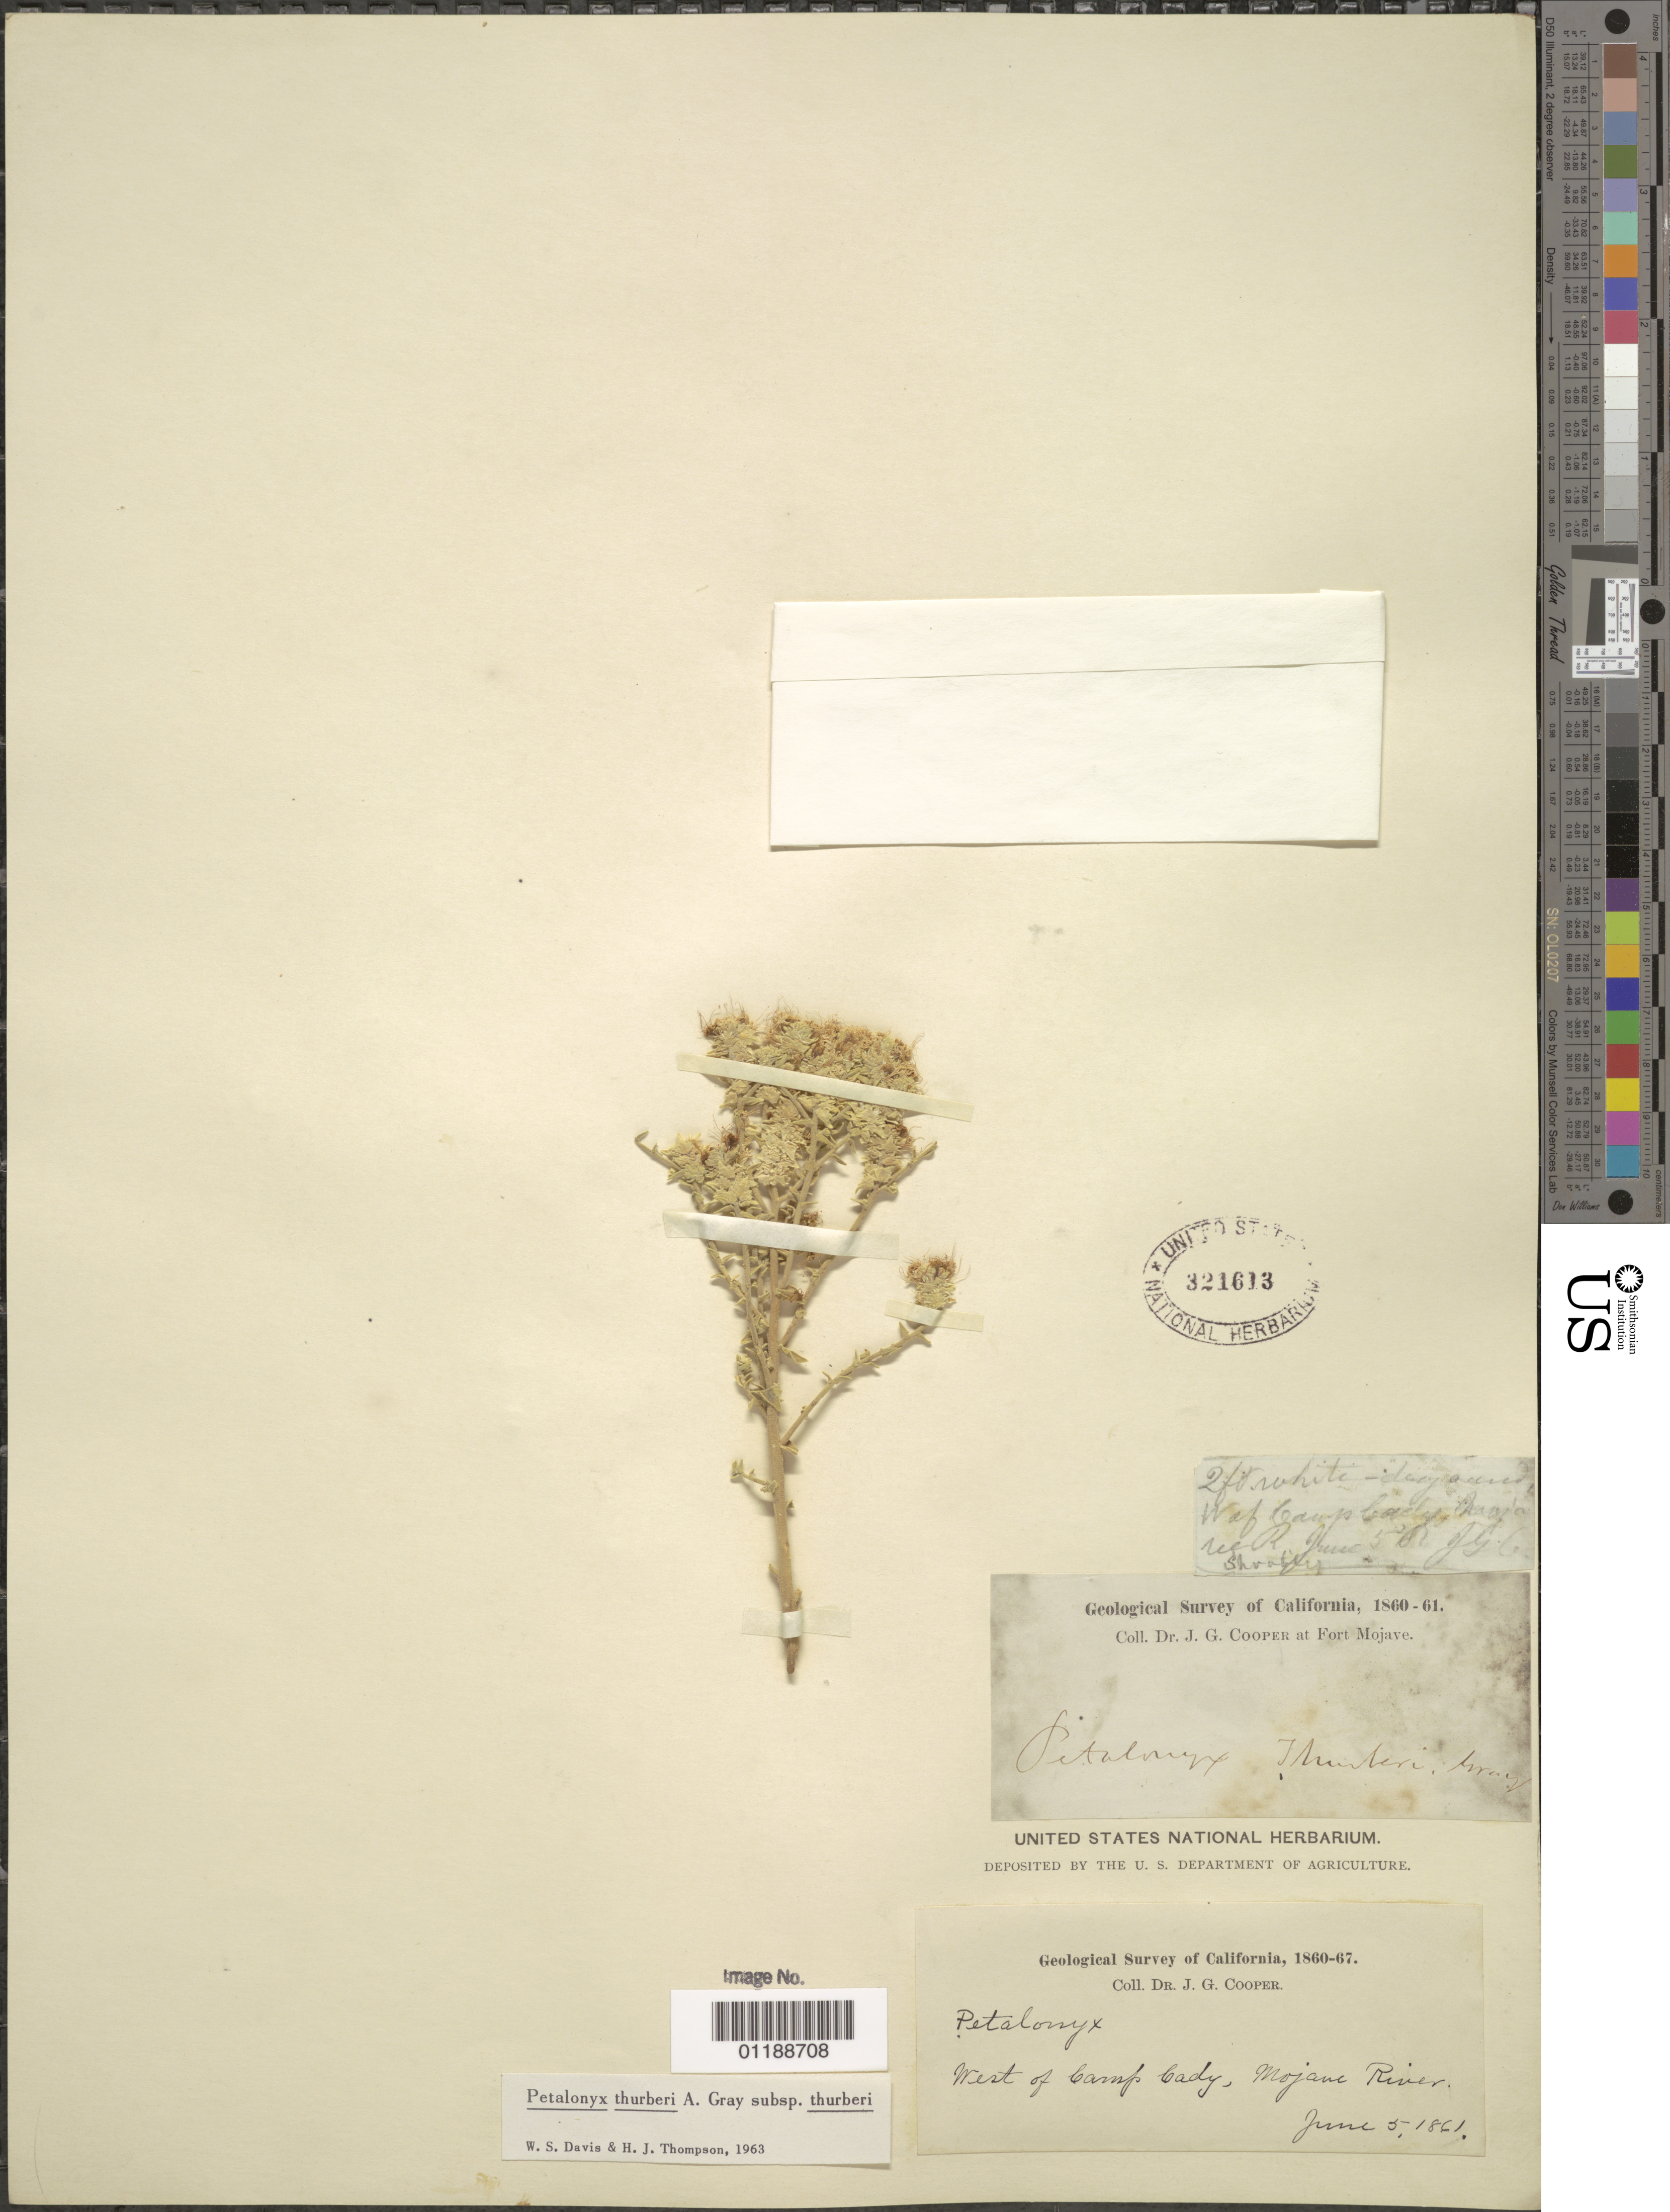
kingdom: Plantae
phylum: Tracheophyta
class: Magnoliopsida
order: Cornales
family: Loasaceae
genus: Petalonyx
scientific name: Petalonyx thurberi subsp. thurberi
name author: A. Gray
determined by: Davis, W. S.; Thompson, H. J.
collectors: J. G. Cooper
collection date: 1861-06-05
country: United States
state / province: California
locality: Near Camp Cady, Mojave River.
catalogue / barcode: US 321613